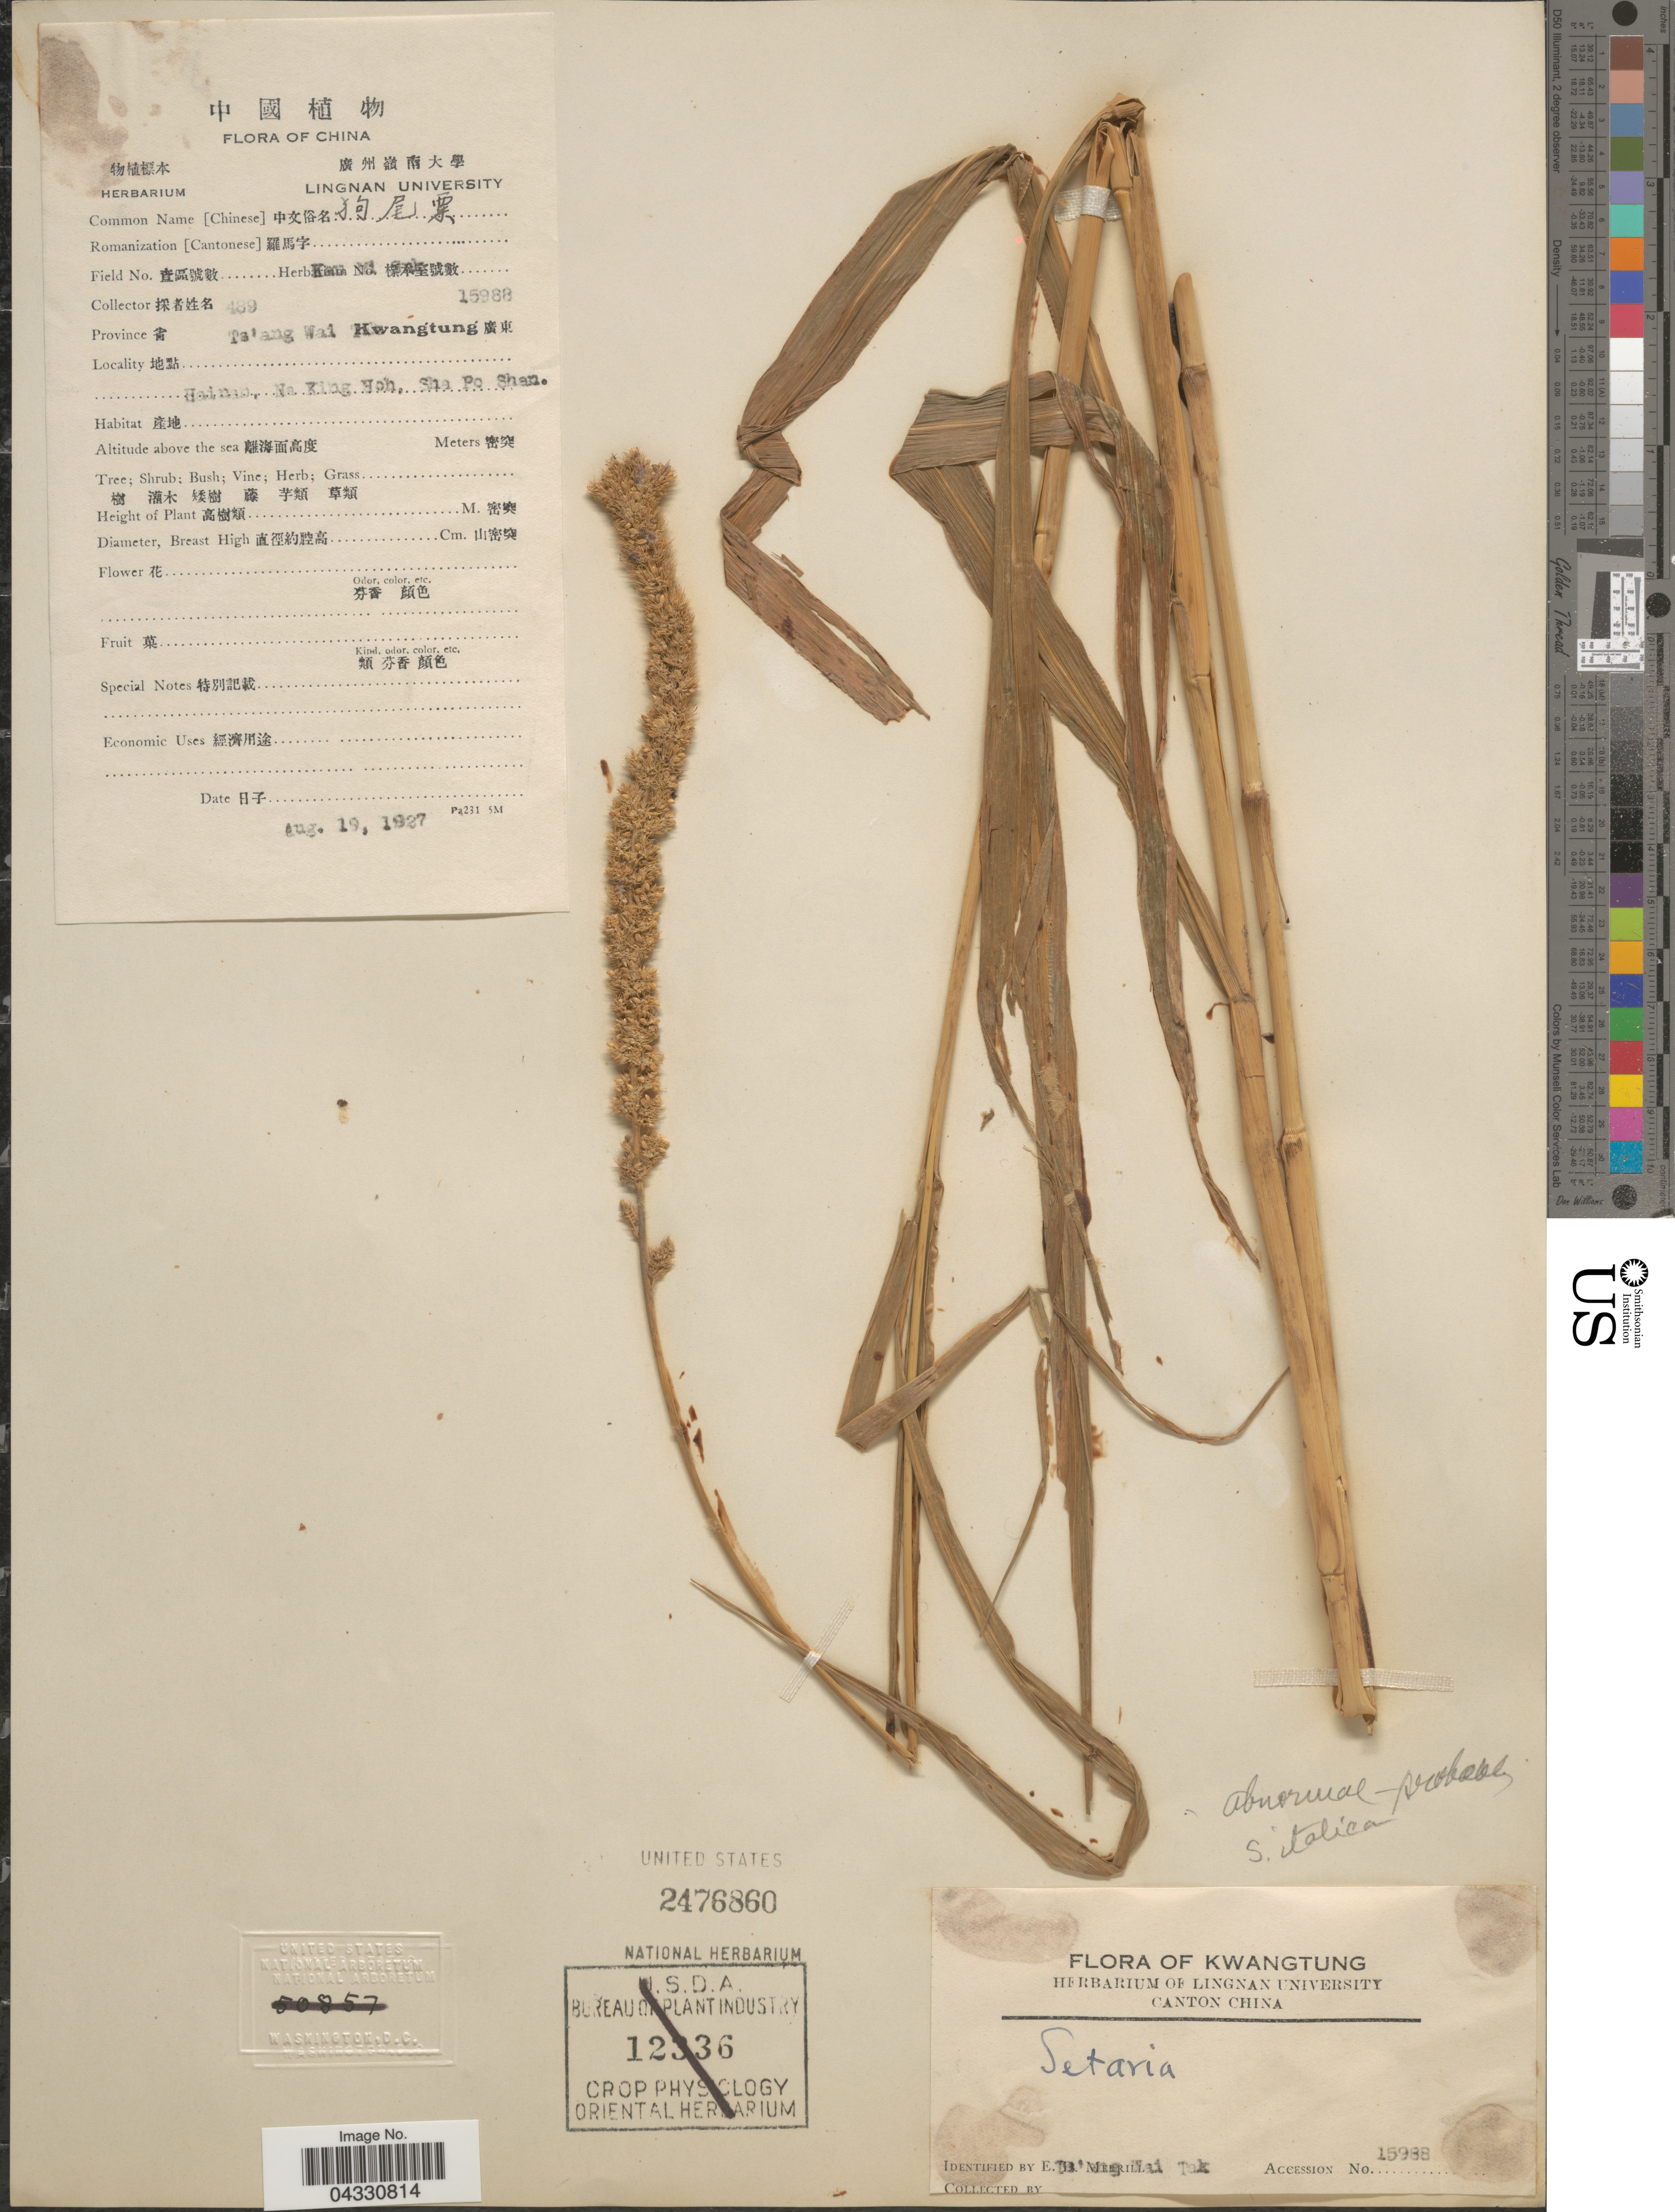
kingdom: Plantae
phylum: Tracheophyta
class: Liliopsida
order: Poales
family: Poaceae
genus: Setaria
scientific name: Setaria sp.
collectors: W. T. Tsang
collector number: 489/15988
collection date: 1927-08-19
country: China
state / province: Guangdong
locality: Province [Foreign script] Kwangtung [Foreign script]. Hainsi, Na King Hoh, Sha Po Shan.[interpreted]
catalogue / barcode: US 2476860